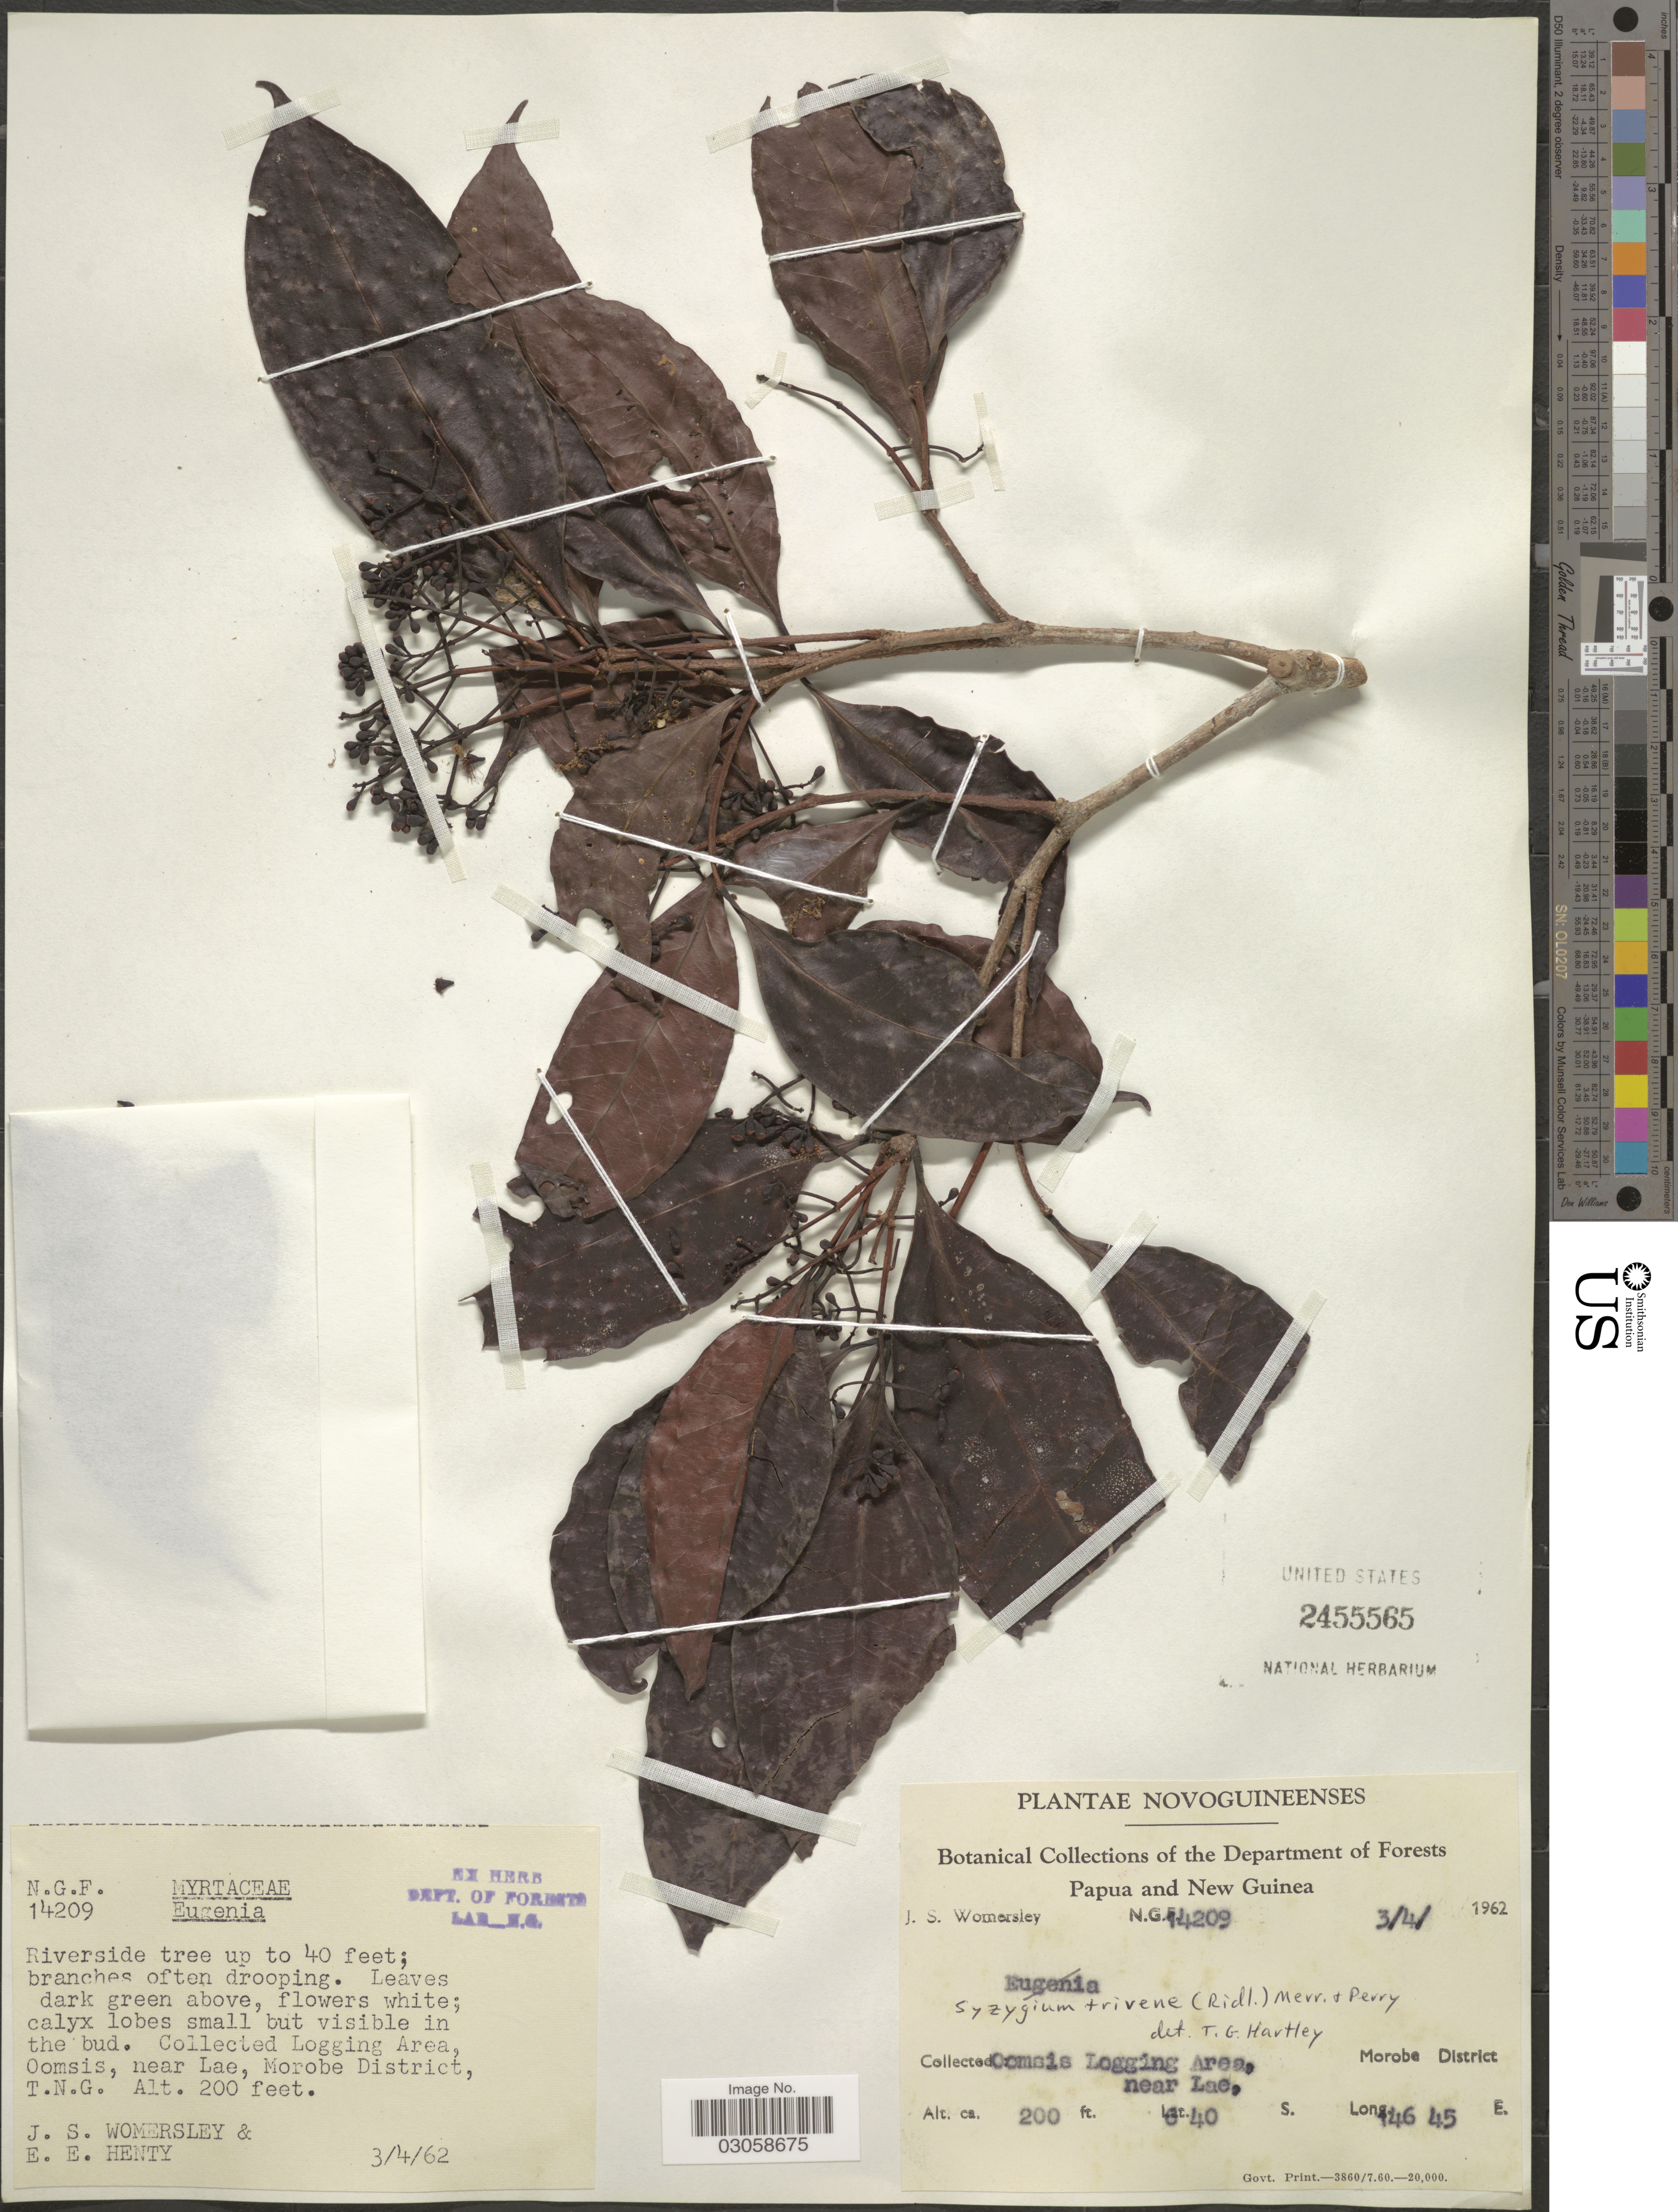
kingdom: Plantae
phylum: Tracheophyta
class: Magnoliopsida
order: Myrtales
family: Myrtaceae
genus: Syzygium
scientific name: Syzygium trivene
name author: (Ridl.) Merr. & L.M. Perry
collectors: J. S. Womersley & E. Henty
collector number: N.G.F. 14209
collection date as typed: Transcribed d/m/y: 3/4/62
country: Papua New Guinea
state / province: Morobe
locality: NOVOGUINEENSES. Papua and New Guinea. Logging Area, Oomsis, near Lae, Morobe District, T.N.G.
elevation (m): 61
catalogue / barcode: US 2455565